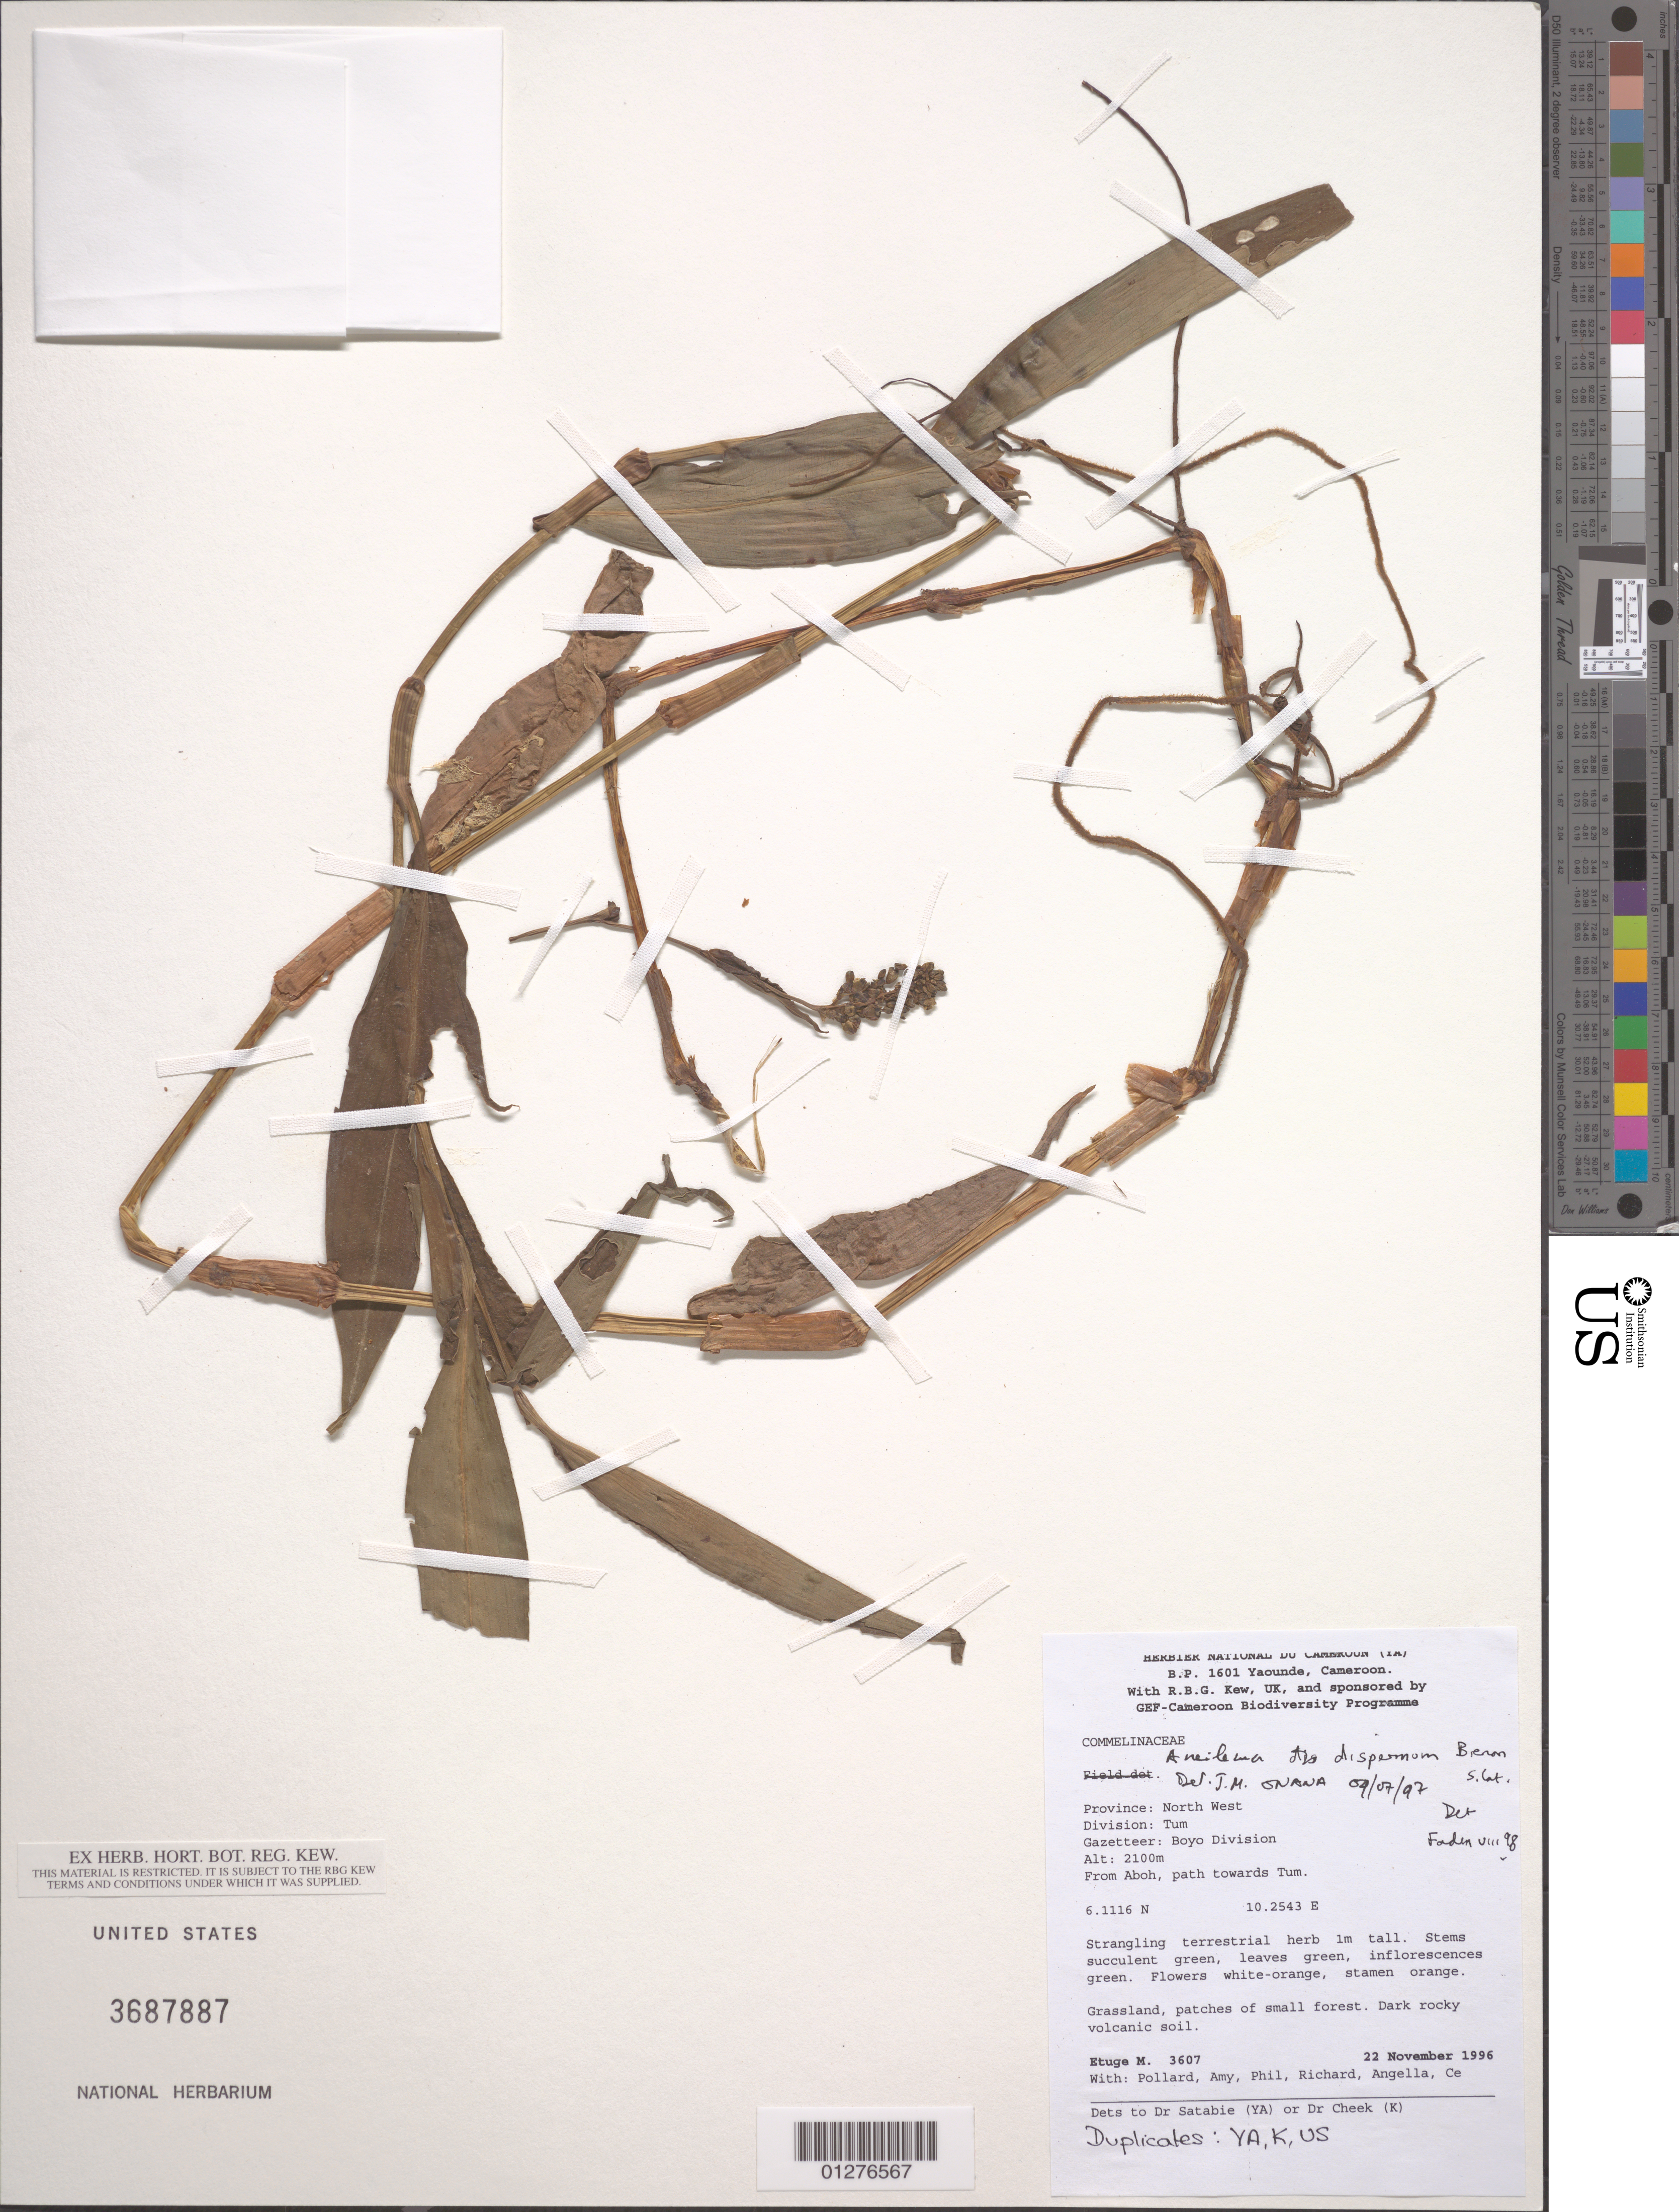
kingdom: Plantae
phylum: Tracheophyta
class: Liliopsida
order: Commelinales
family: Commelinaceae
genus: Aneilema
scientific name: Aneilema dispermum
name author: Brenan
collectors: M. Etuge et al.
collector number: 3607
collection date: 1996-11-22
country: Cameroon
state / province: Nord-ouest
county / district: Boyo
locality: From Aboh, path towards Tum.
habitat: Grassland, patches of small forest. Dark rocky volcanic soil.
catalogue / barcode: US 3687887